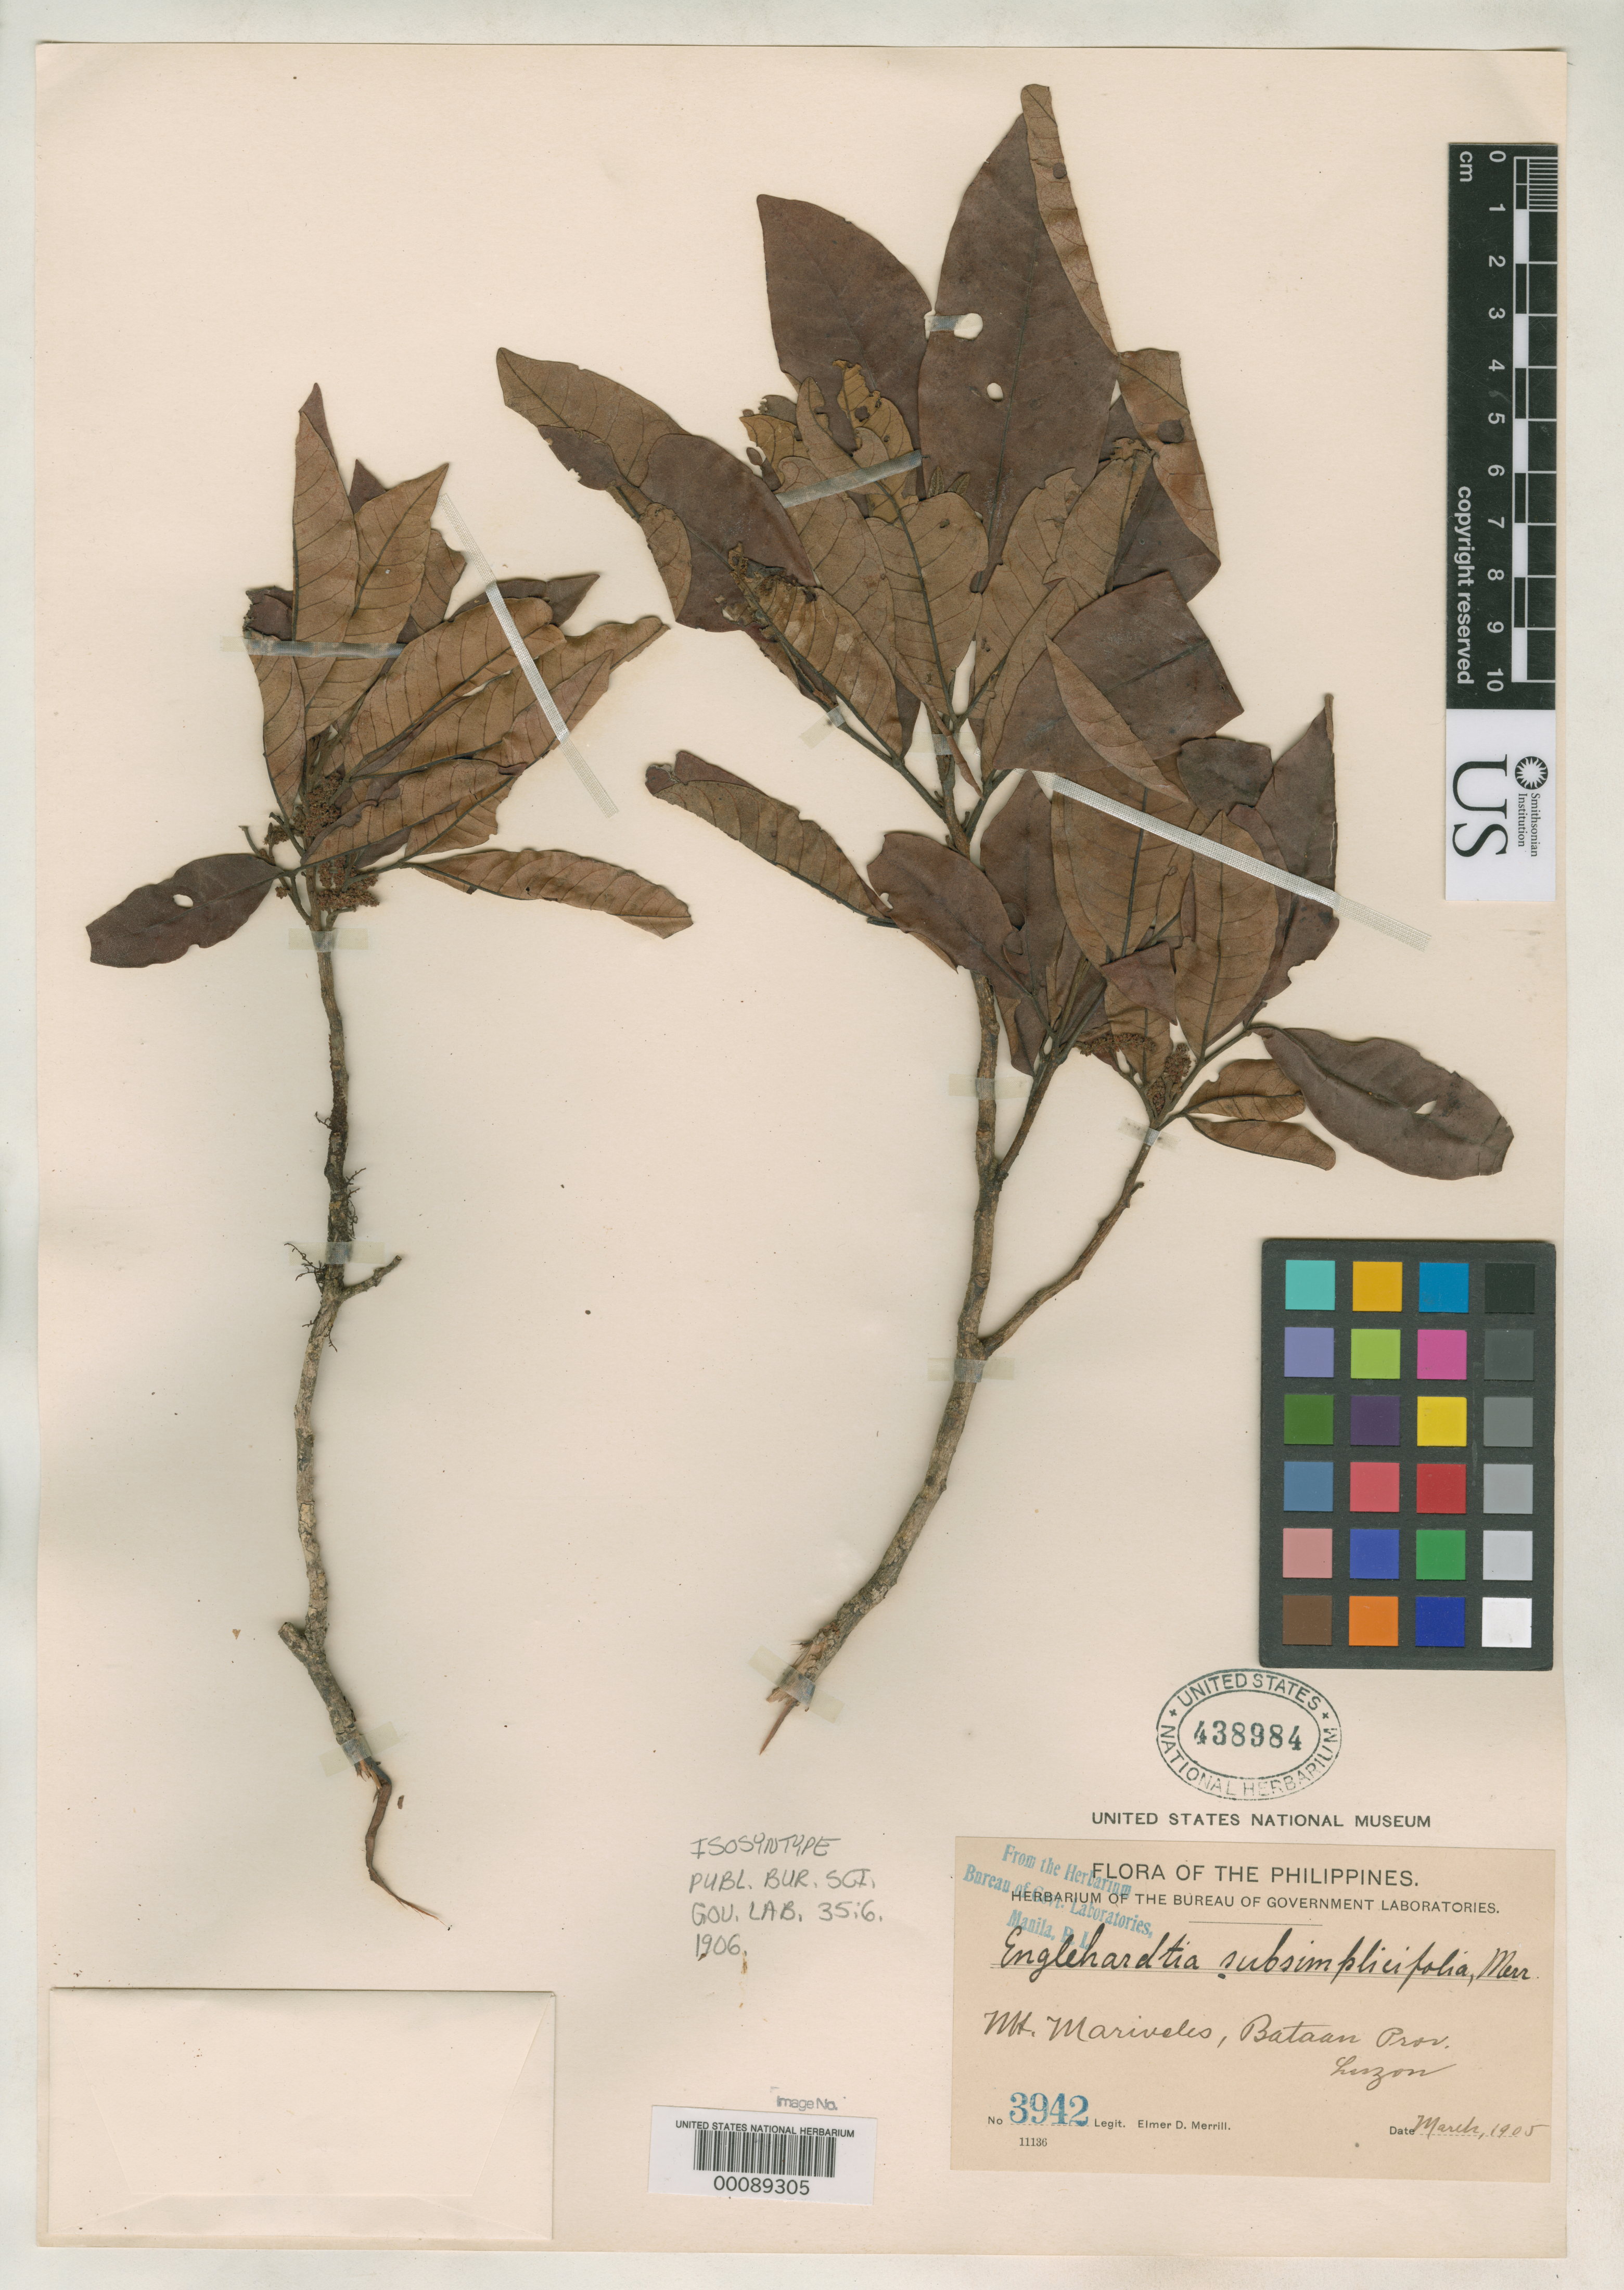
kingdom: Plantae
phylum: Tracheophyta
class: Magnoliopsida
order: Fagales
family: Juglandaceae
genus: Engelhardia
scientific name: Engelhardia subsimplicifolia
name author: Merr.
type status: Isosyntype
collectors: E. D. Merrill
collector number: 3942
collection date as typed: Mar 1905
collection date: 1905-03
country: Philippines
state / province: Central Luzon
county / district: Bataan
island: Luzon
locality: Mt. Mariveles, Battan Prov. Luzon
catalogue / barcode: US 438984